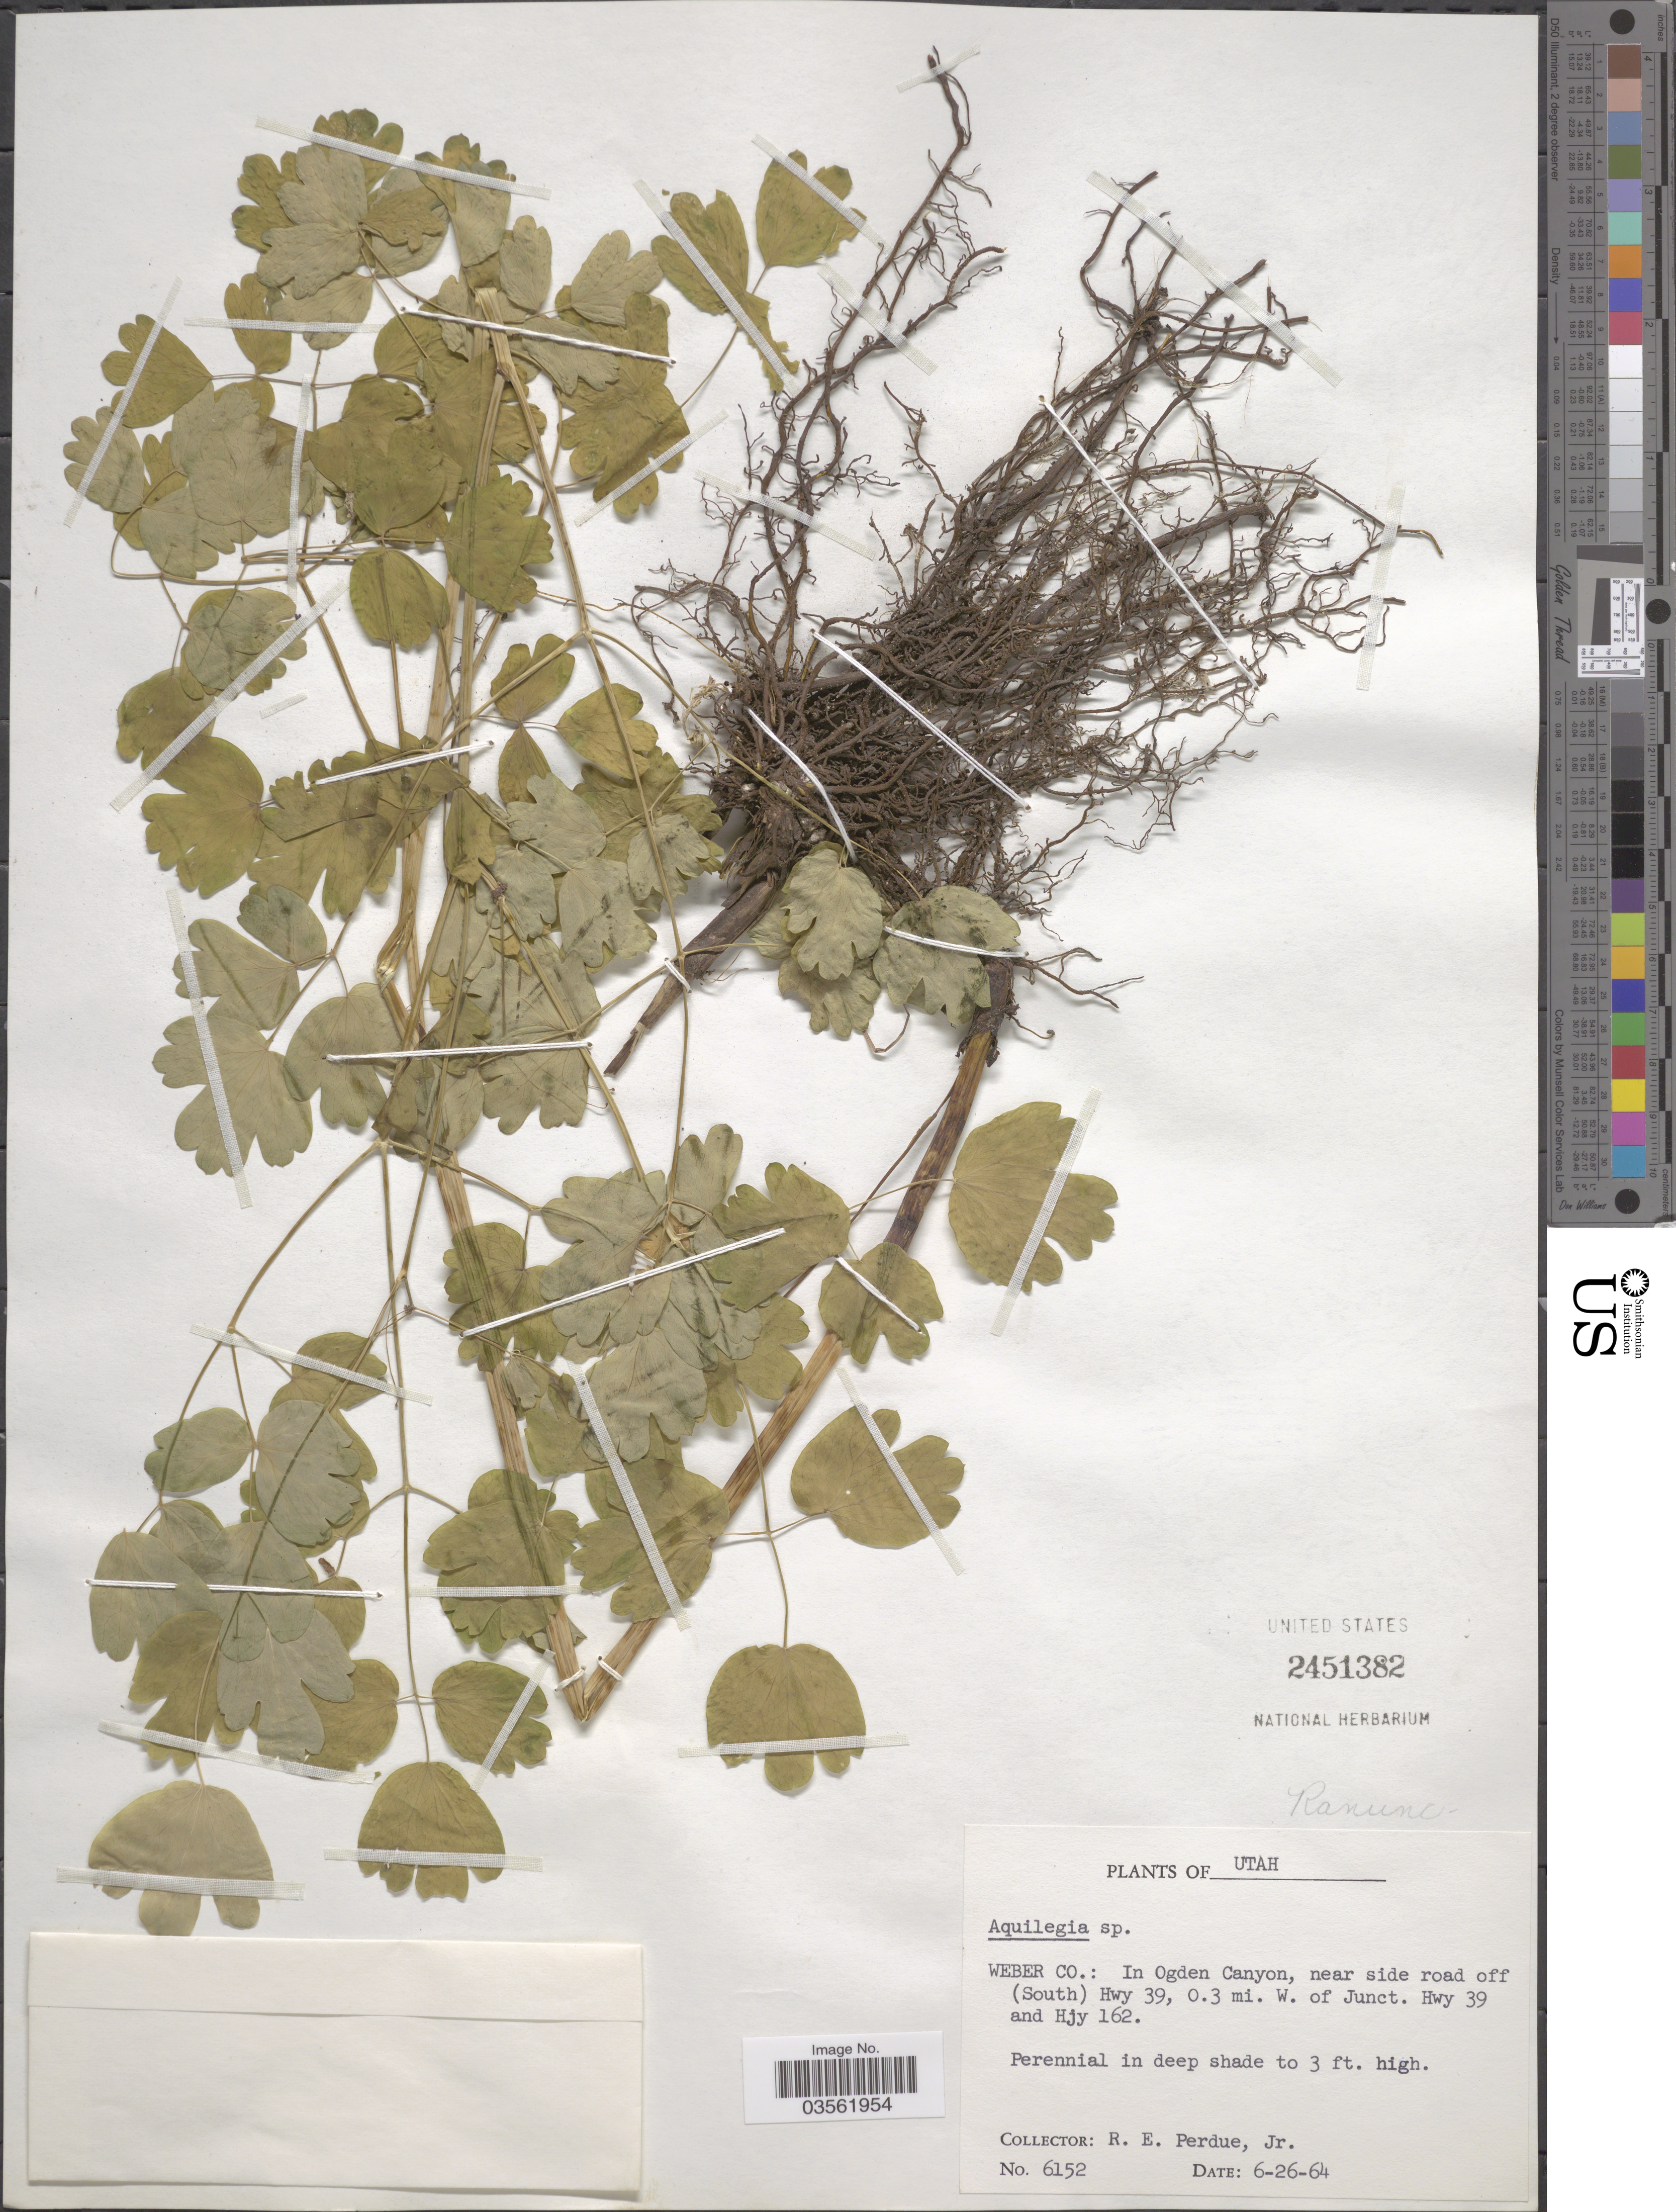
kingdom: Plantae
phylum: Tracheophyta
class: Magnoliopsida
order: Ranunculales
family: Ranunculaceae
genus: Aquilegia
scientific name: Aquilegia sp.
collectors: R. E. Perdue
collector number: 6152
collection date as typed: Transcribed d/m/y: 26/6/64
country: United States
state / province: Utah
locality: Weber Co.: In Ogden Canyon, near side road off (South) Hwy 39, 0.3 mi. W. of Junct. Hwy 39 and Hjy 162.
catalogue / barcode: US 2451382